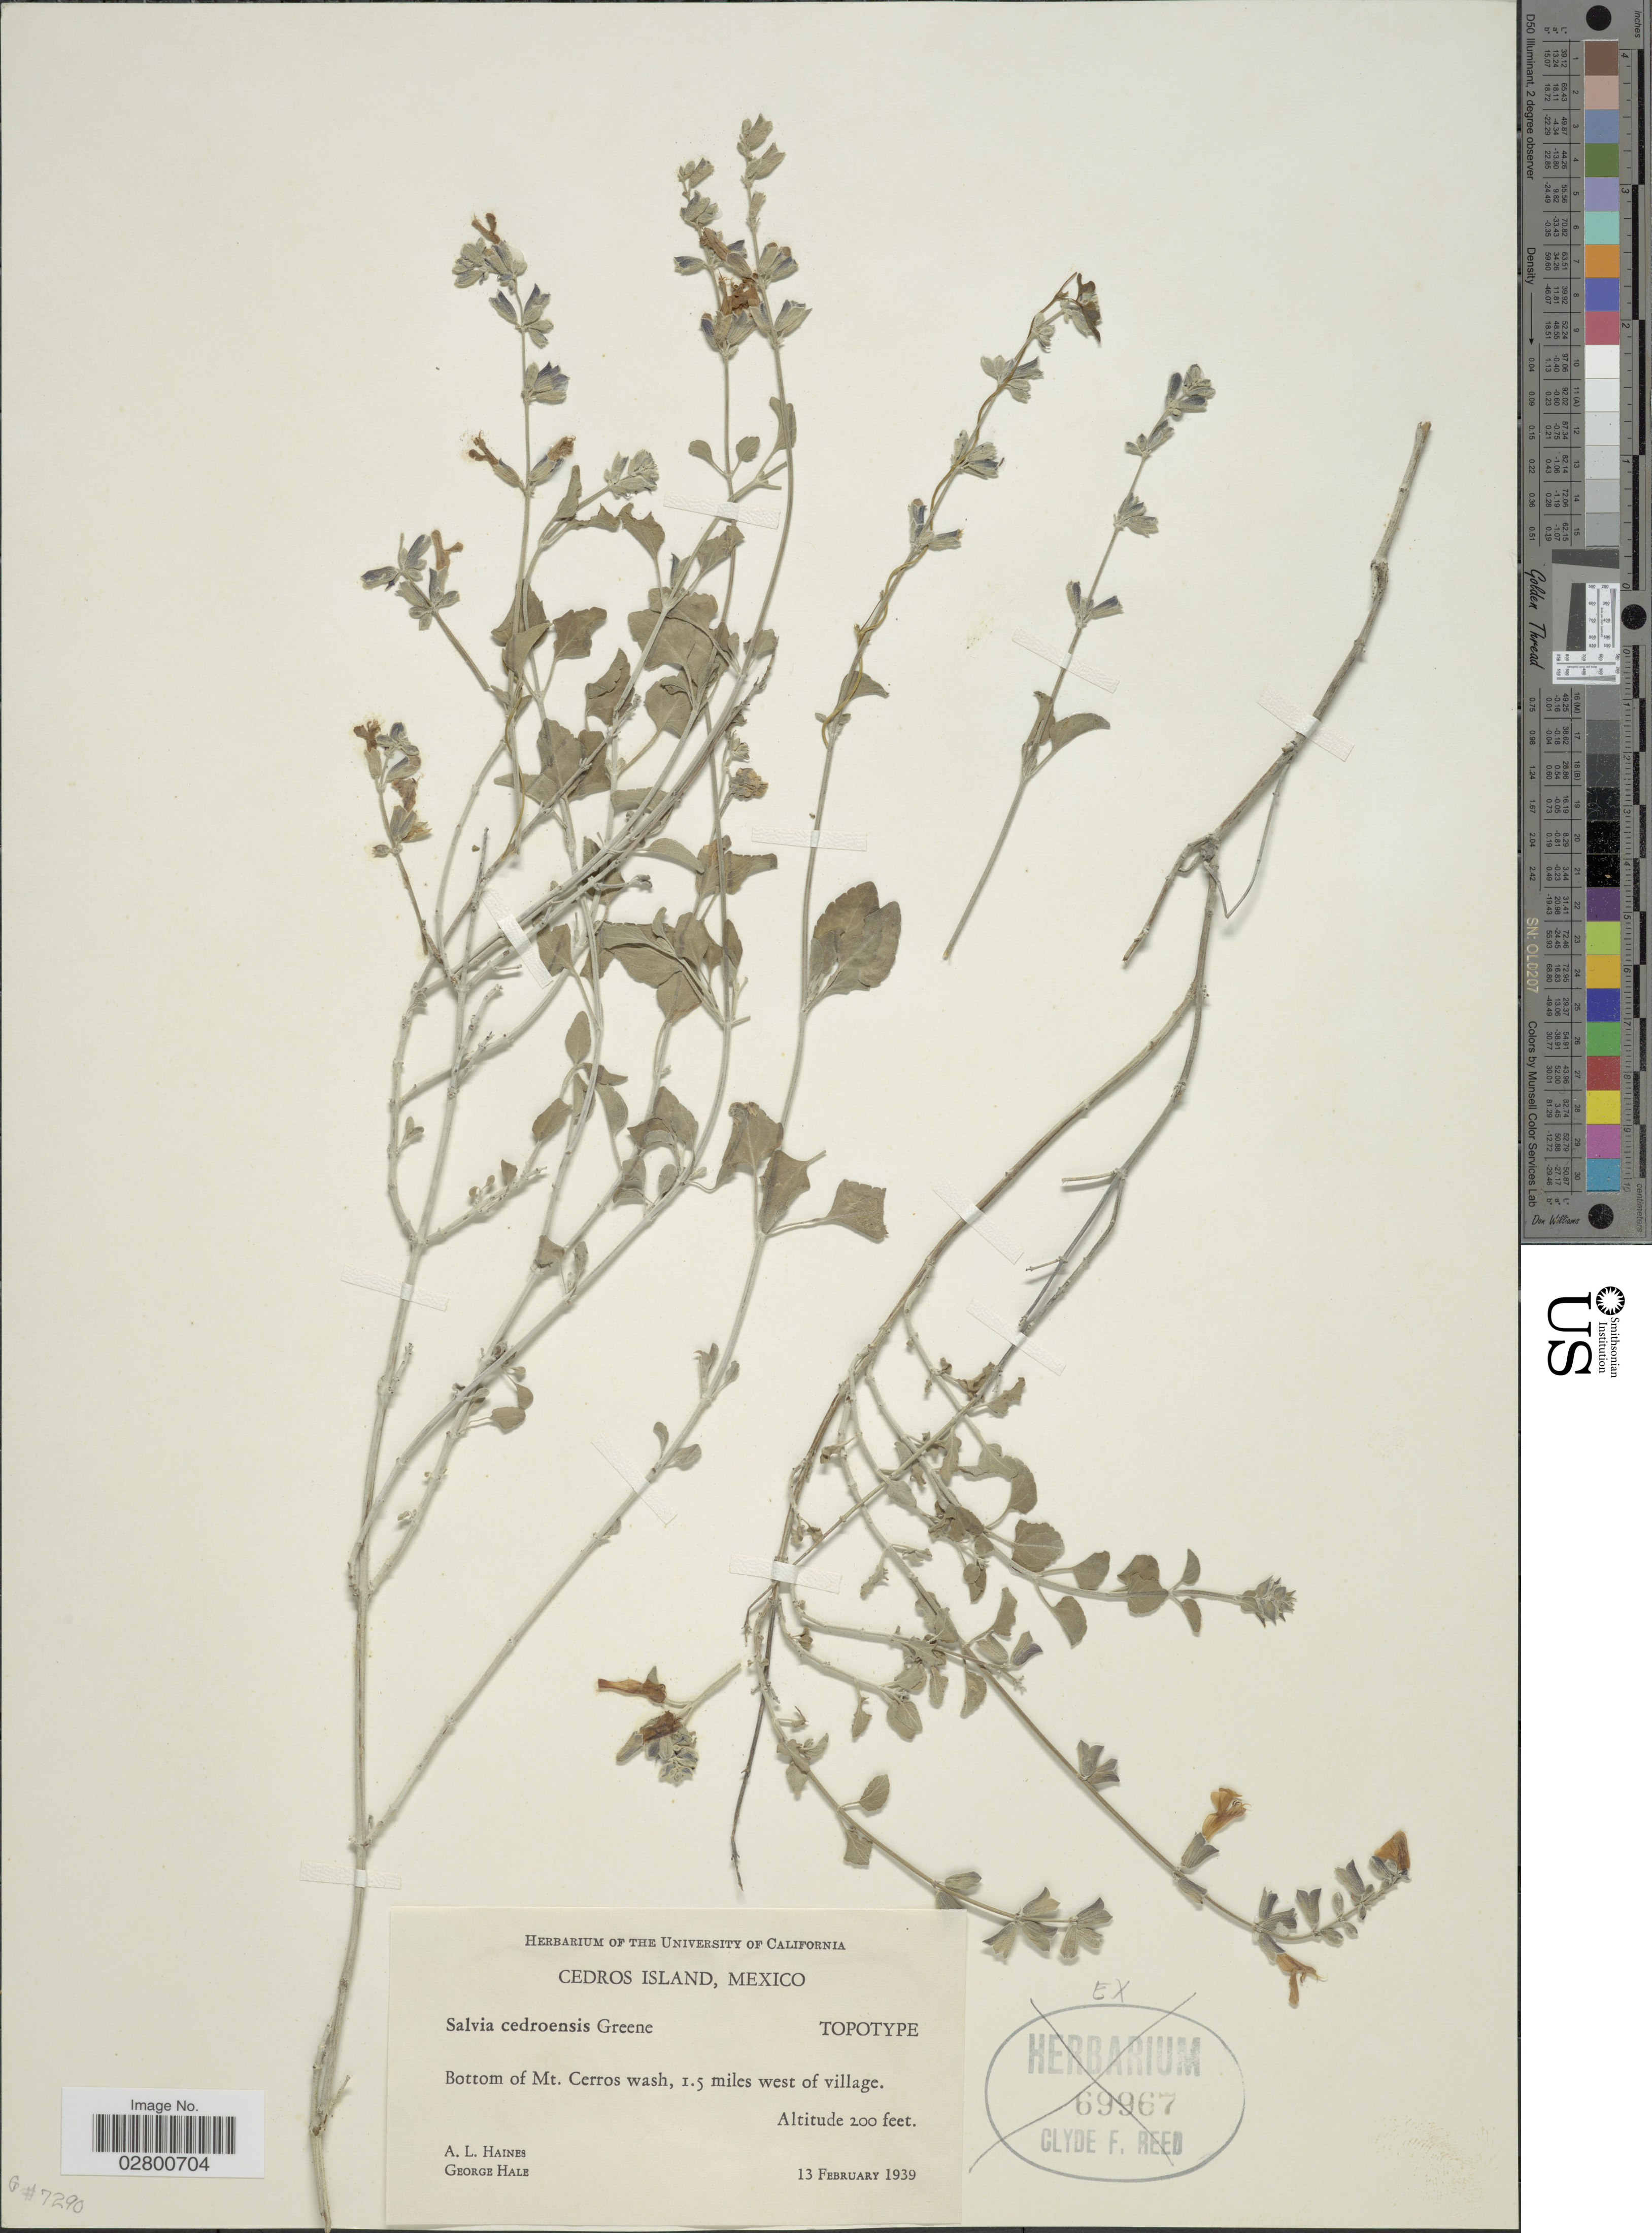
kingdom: Plantae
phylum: Tracheophyta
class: Magnoliopsida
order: Lamiales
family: Lamiaceae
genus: Salvia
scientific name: Salvia cedrosensis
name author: Greene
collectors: A. L. Haines & G. Hale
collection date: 1939-02-13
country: Mexico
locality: Cedros Island, bottom of Mt. Cerros wash, 1.5 miles west of village.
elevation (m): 61